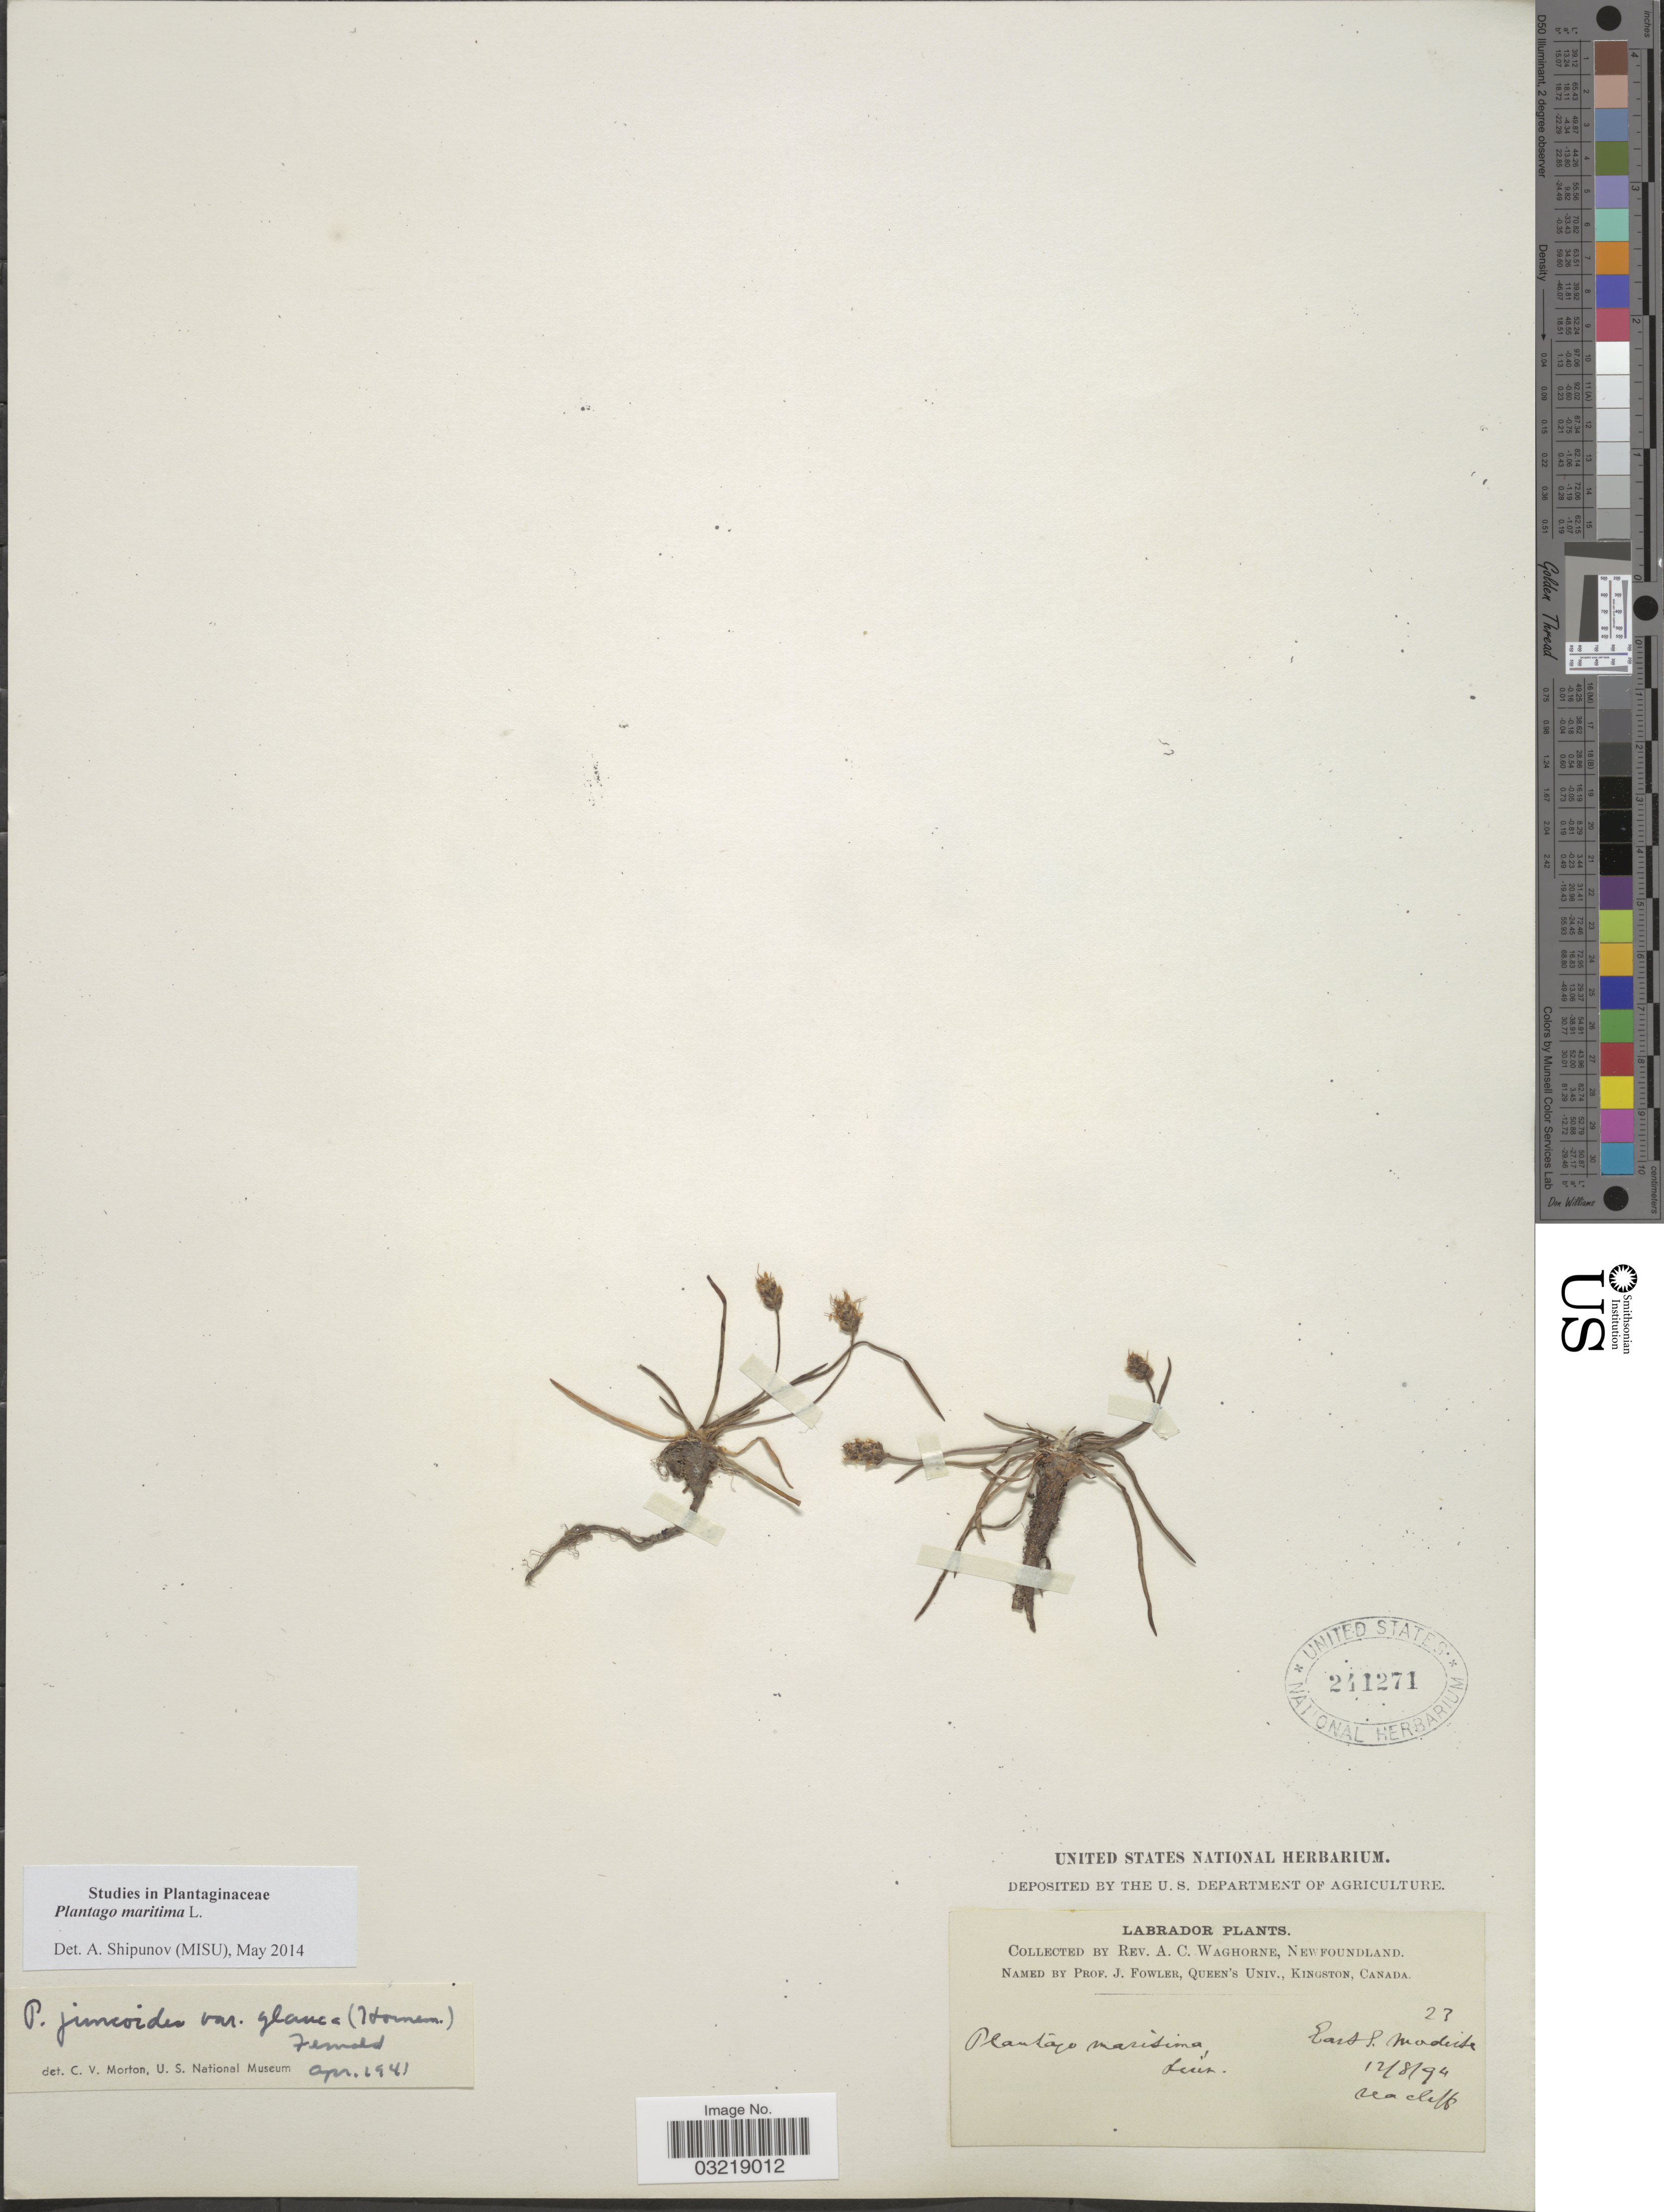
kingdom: Plantae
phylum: Tracheophyta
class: Magnoliopsida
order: Lamiales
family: Plantaginaceae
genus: Plantago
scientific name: Plantago maritima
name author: L.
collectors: A. Waghorne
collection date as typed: Transcribed d/m/y: 12/8/94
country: Canada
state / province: Newfoundland and Labrador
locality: Labrador. Sea cliff.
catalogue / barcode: US 241271